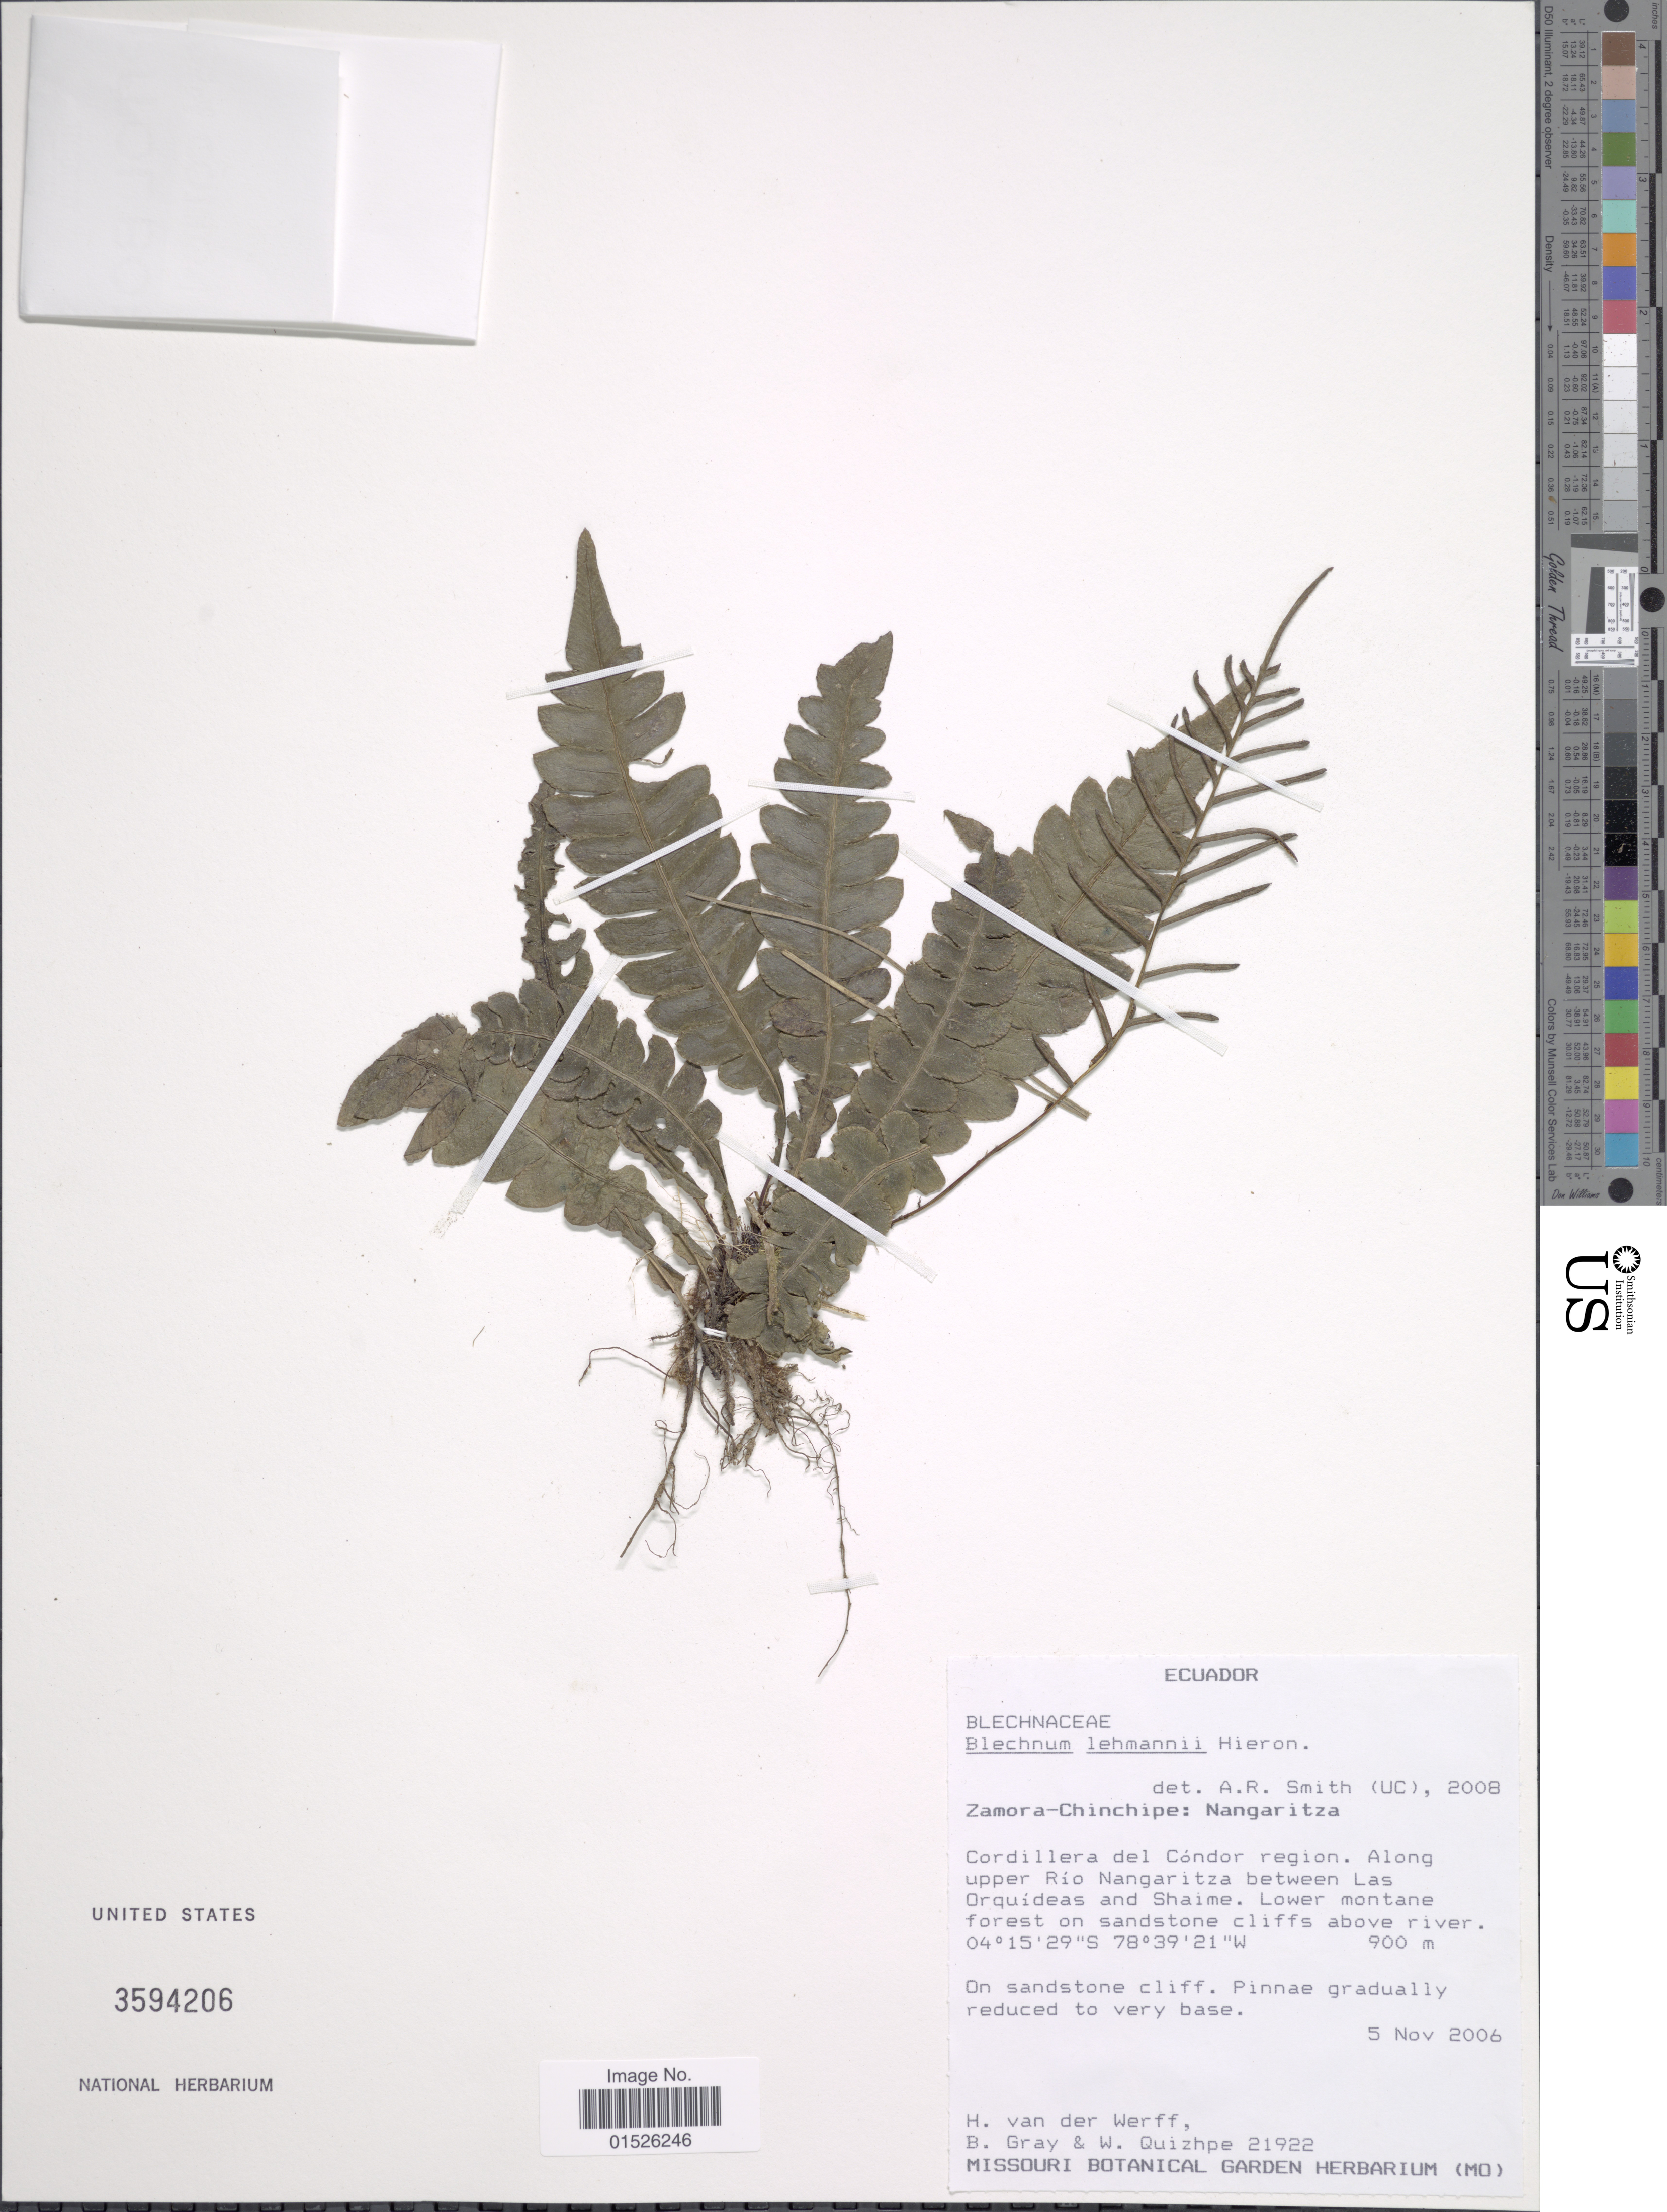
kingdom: Plantae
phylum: Tracheophyta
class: Polypodiopsida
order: Polypodiales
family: Blechnaceae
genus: Blechnum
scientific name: Blechnum lehmannii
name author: Hieron.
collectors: H. van der Werff, B. Gray & W. Quizhpe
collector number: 21922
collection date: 2006-11-05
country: Ecuador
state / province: Zamora-Chinchipe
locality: Ecuador, Zamora-Chinchipe: Nangaritza, Cordillera del Condor region. Along upper Rio Nagaritza between Las Orquideas and Shaime.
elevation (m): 900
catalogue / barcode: US 3594206